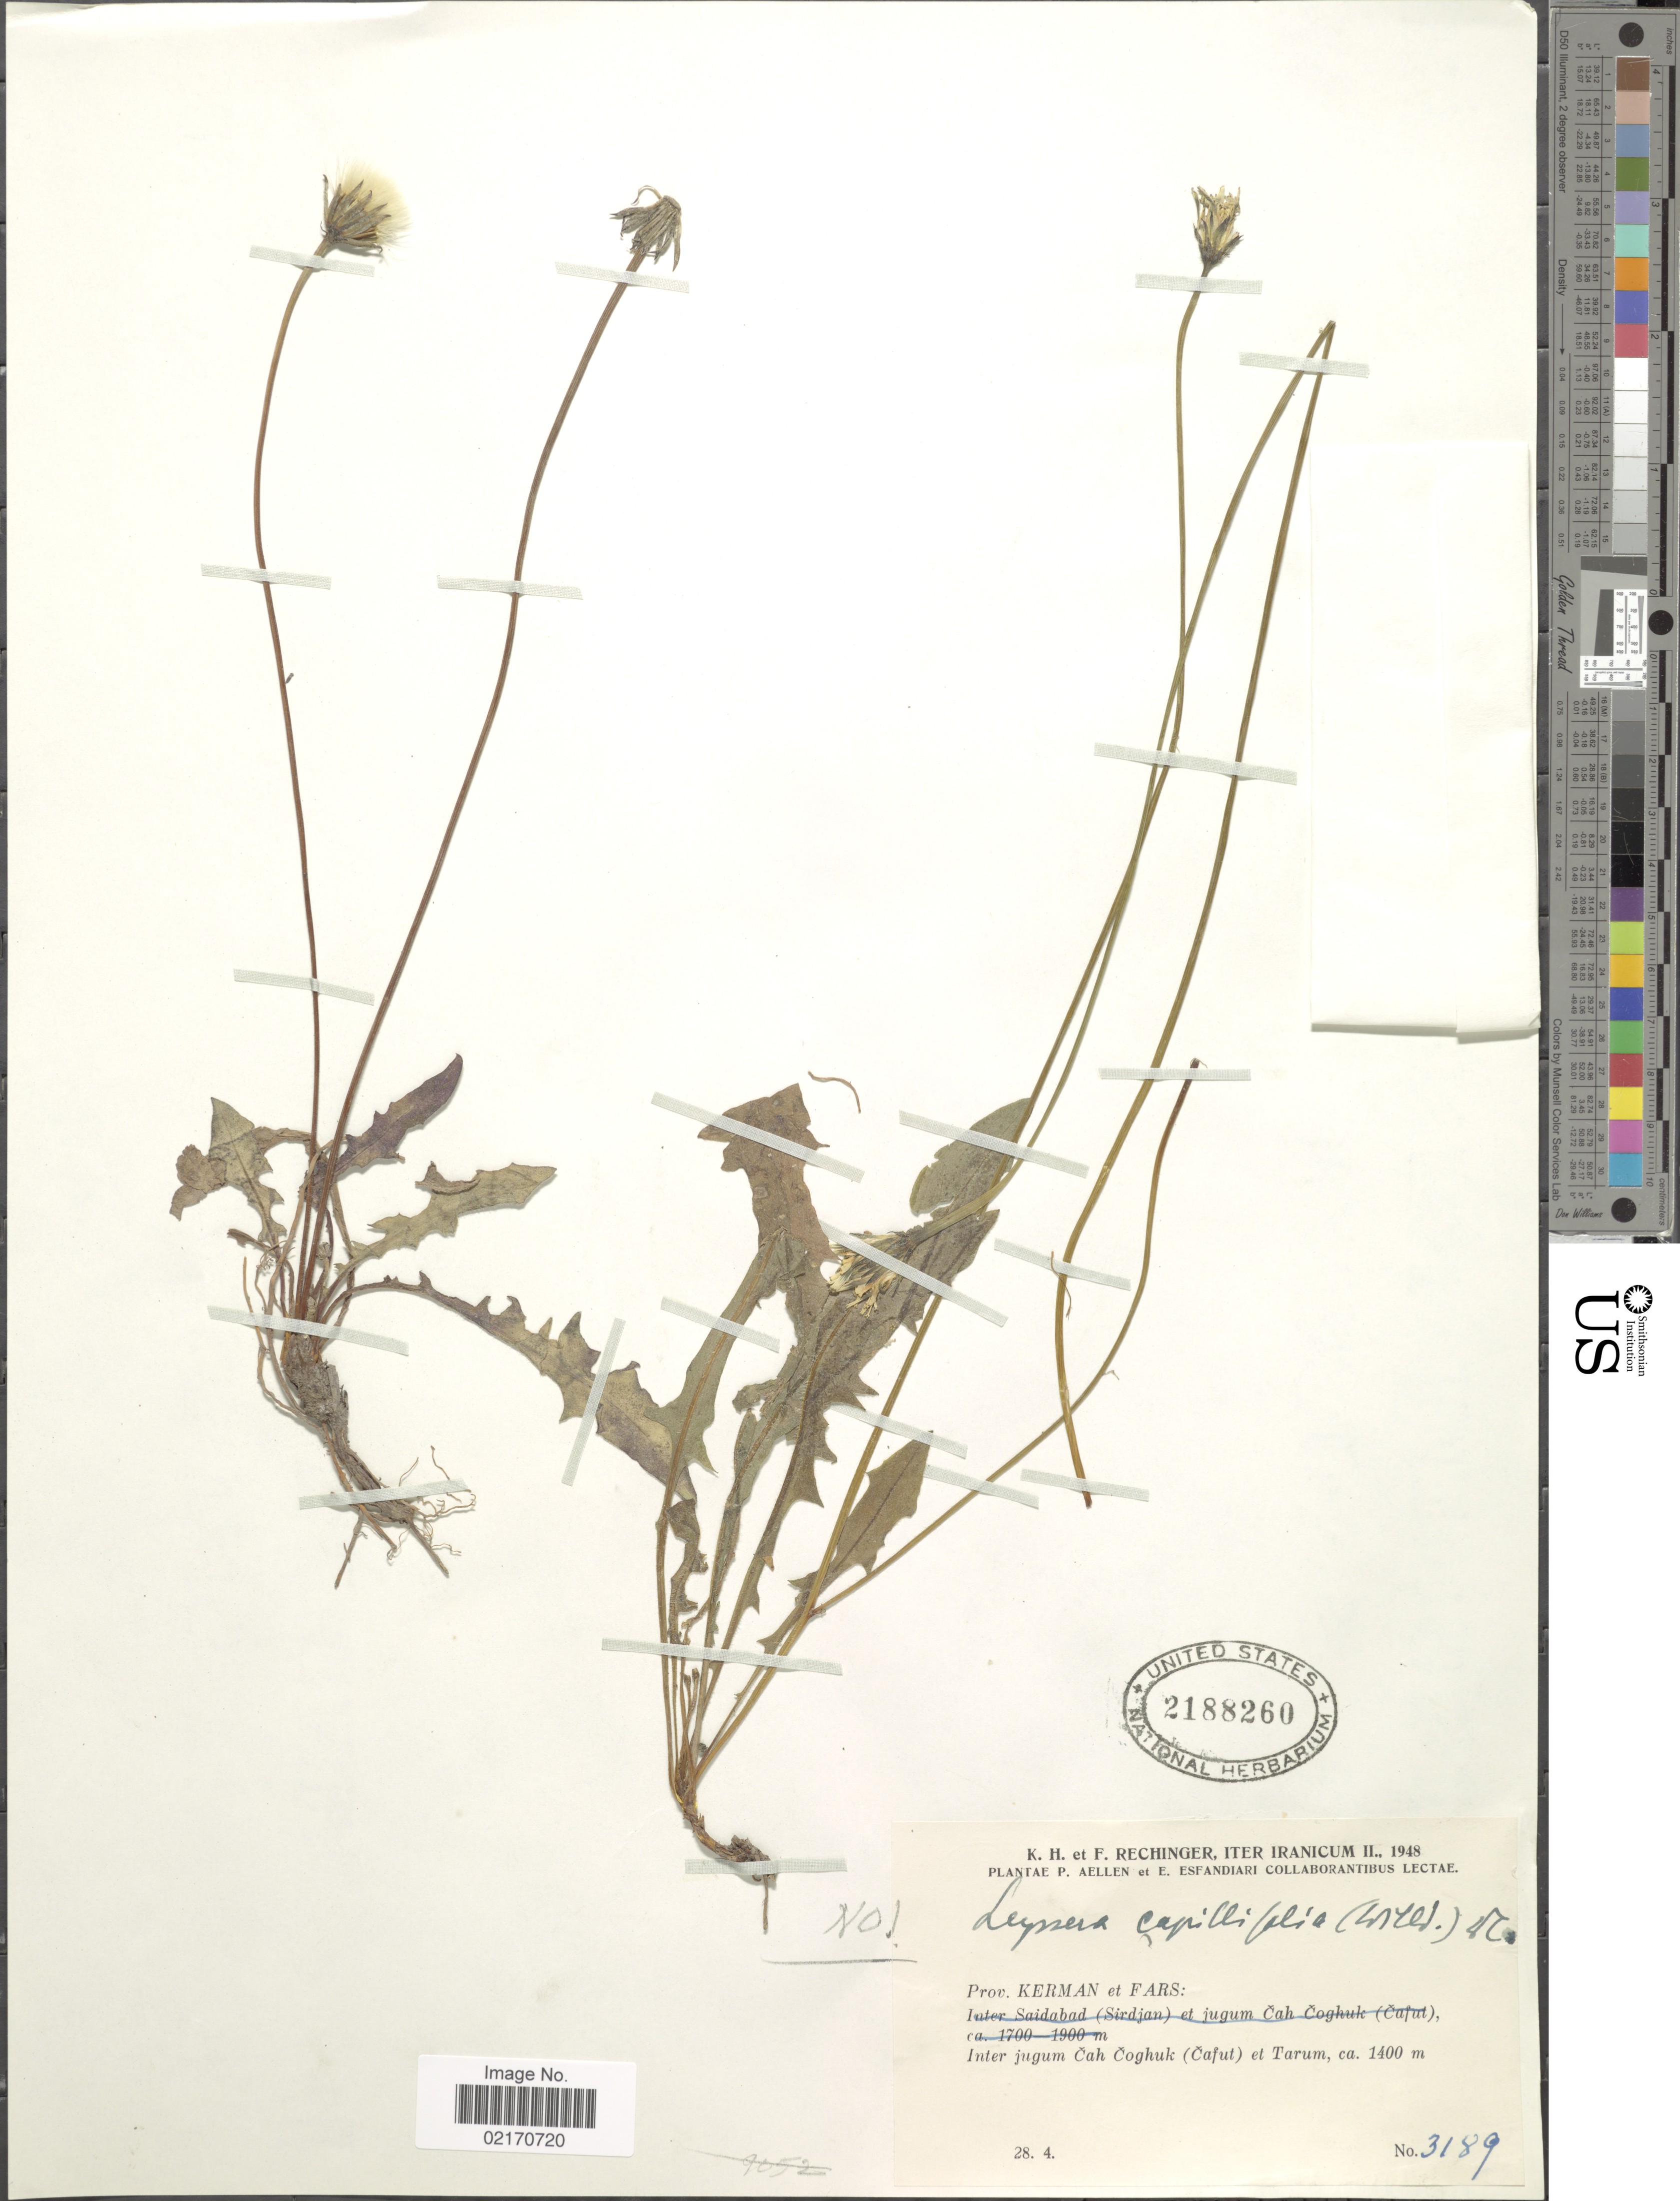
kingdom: Plantae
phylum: Tracheophyta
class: Magnoliopsida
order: Asterales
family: Asteraceae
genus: Taraxacum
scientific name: Taraxacum sp.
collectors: K. H. Rechinger, F. Rechinger, P. Aellen & E. Esfandiari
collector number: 3189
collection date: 1948-04-28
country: Iran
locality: Iter Iranicum, Prov. Kerman et Fars: inter jugum Cah Coghuk (Cafut) et Tarum.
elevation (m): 1400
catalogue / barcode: US 2188260